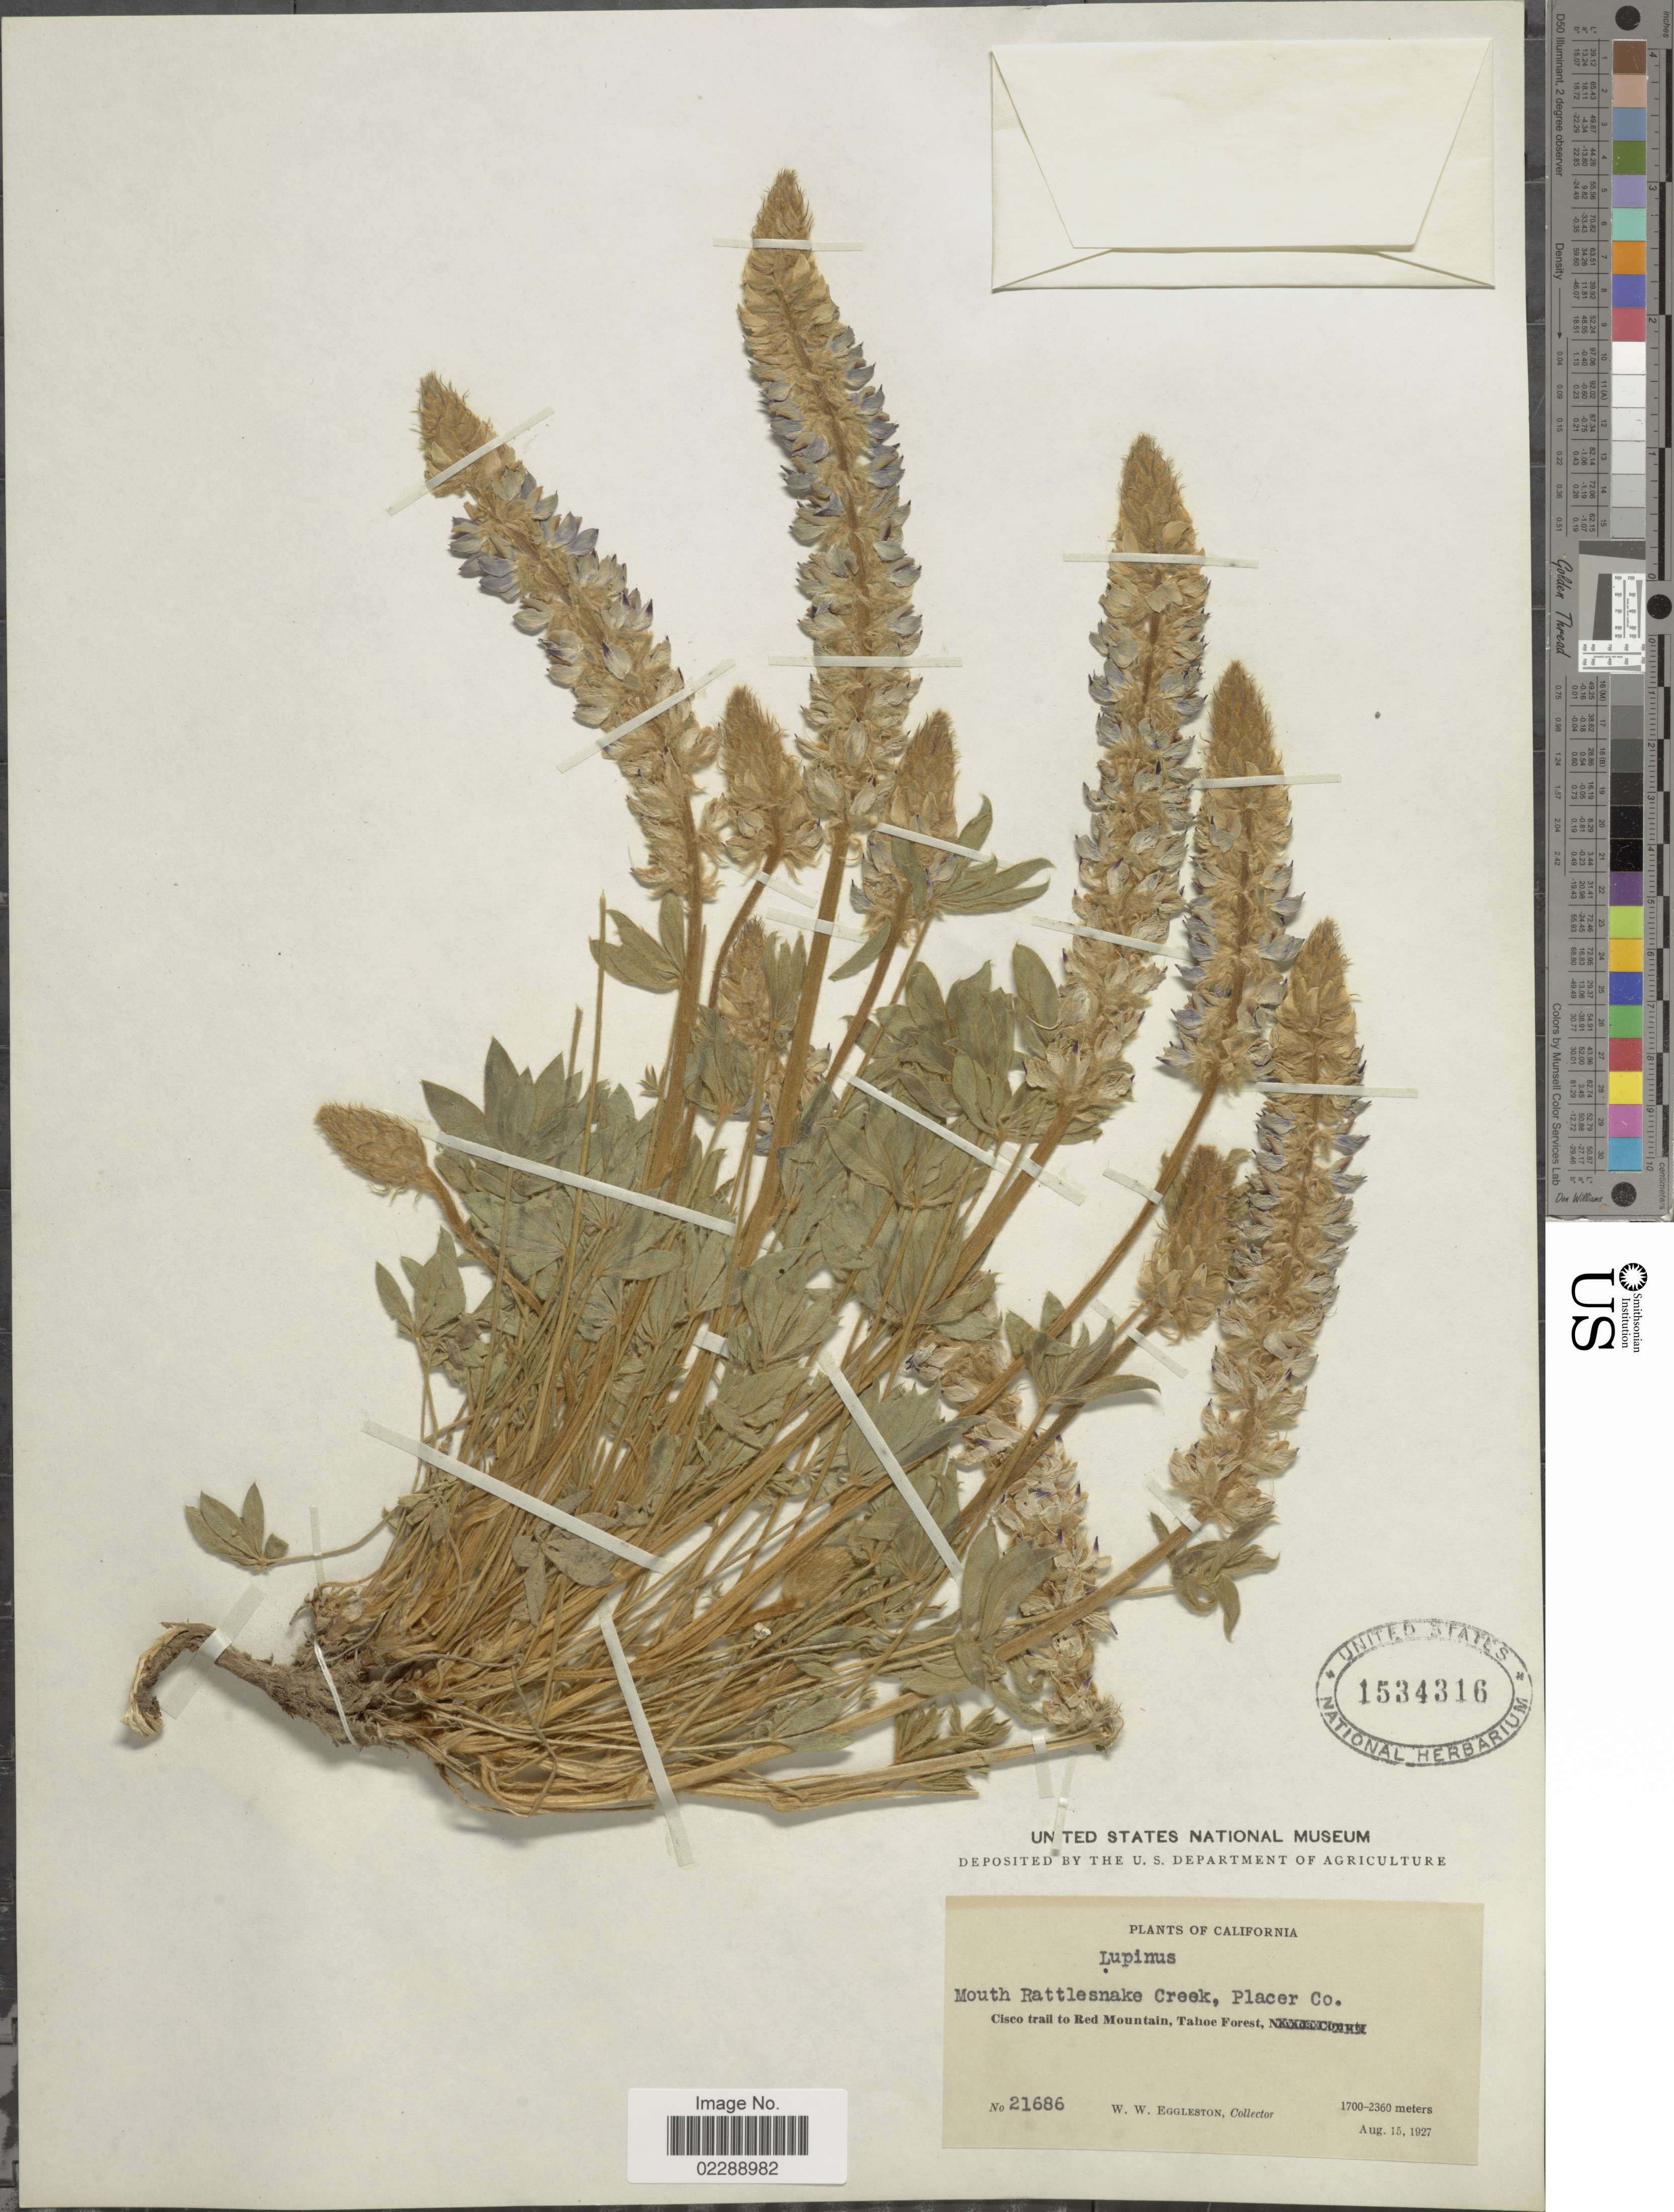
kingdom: Plantae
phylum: Tracheophyta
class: Magnoliopsida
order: Fabales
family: Fabaceae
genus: Lupinus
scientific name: Lupinus sp.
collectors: W. W. Eggleston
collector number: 21686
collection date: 1927-08-15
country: United States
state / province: California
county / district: Placer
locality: Mouth Rattlesnake Creek, Placer Co., Cisco trail to Red Mountain, Tahoe Forest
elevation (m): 1700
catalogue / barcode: US 1534316